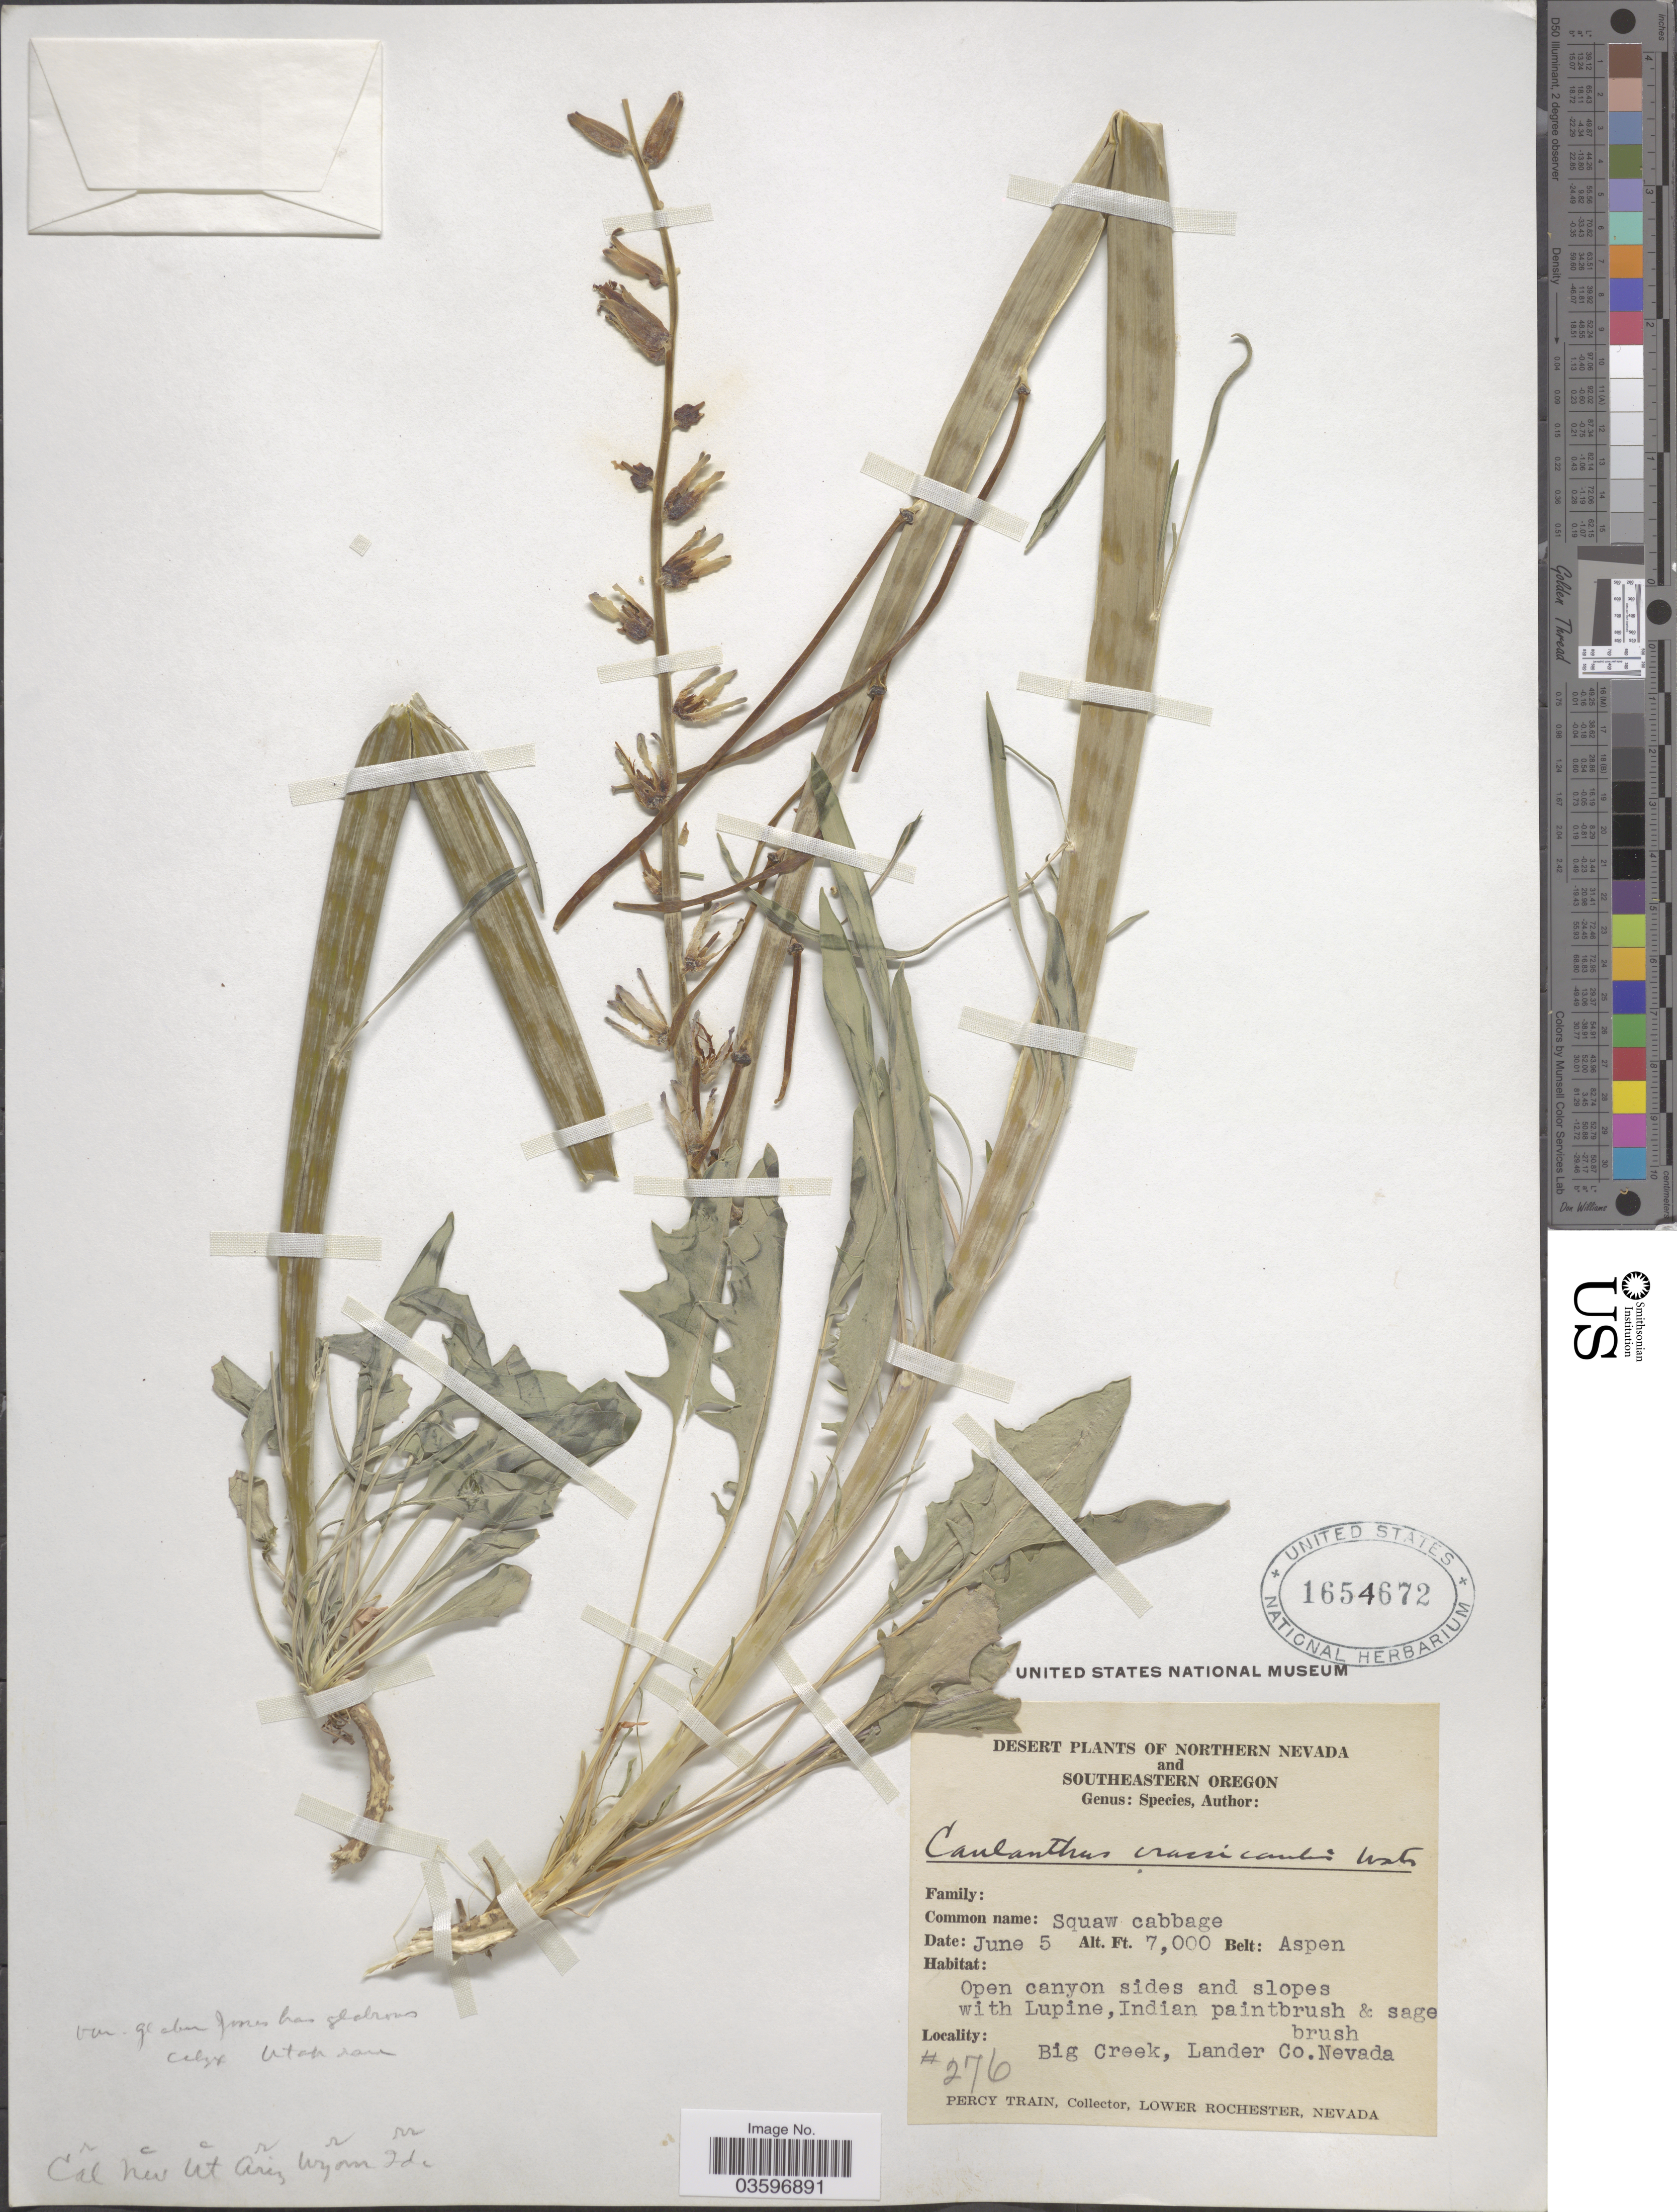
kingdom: Plantae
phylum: Tracheophyta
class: Magnoliopsida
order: Brassicales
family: Brassicaceae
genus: Caulanthus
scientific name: Caulanthus crassicaulis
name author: S. Watson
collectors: P. Train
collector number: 276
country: United States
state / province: Nevada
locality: Northern Nevada. Big Creek, Lander Co.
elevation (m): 2134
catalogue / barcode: US 1654672